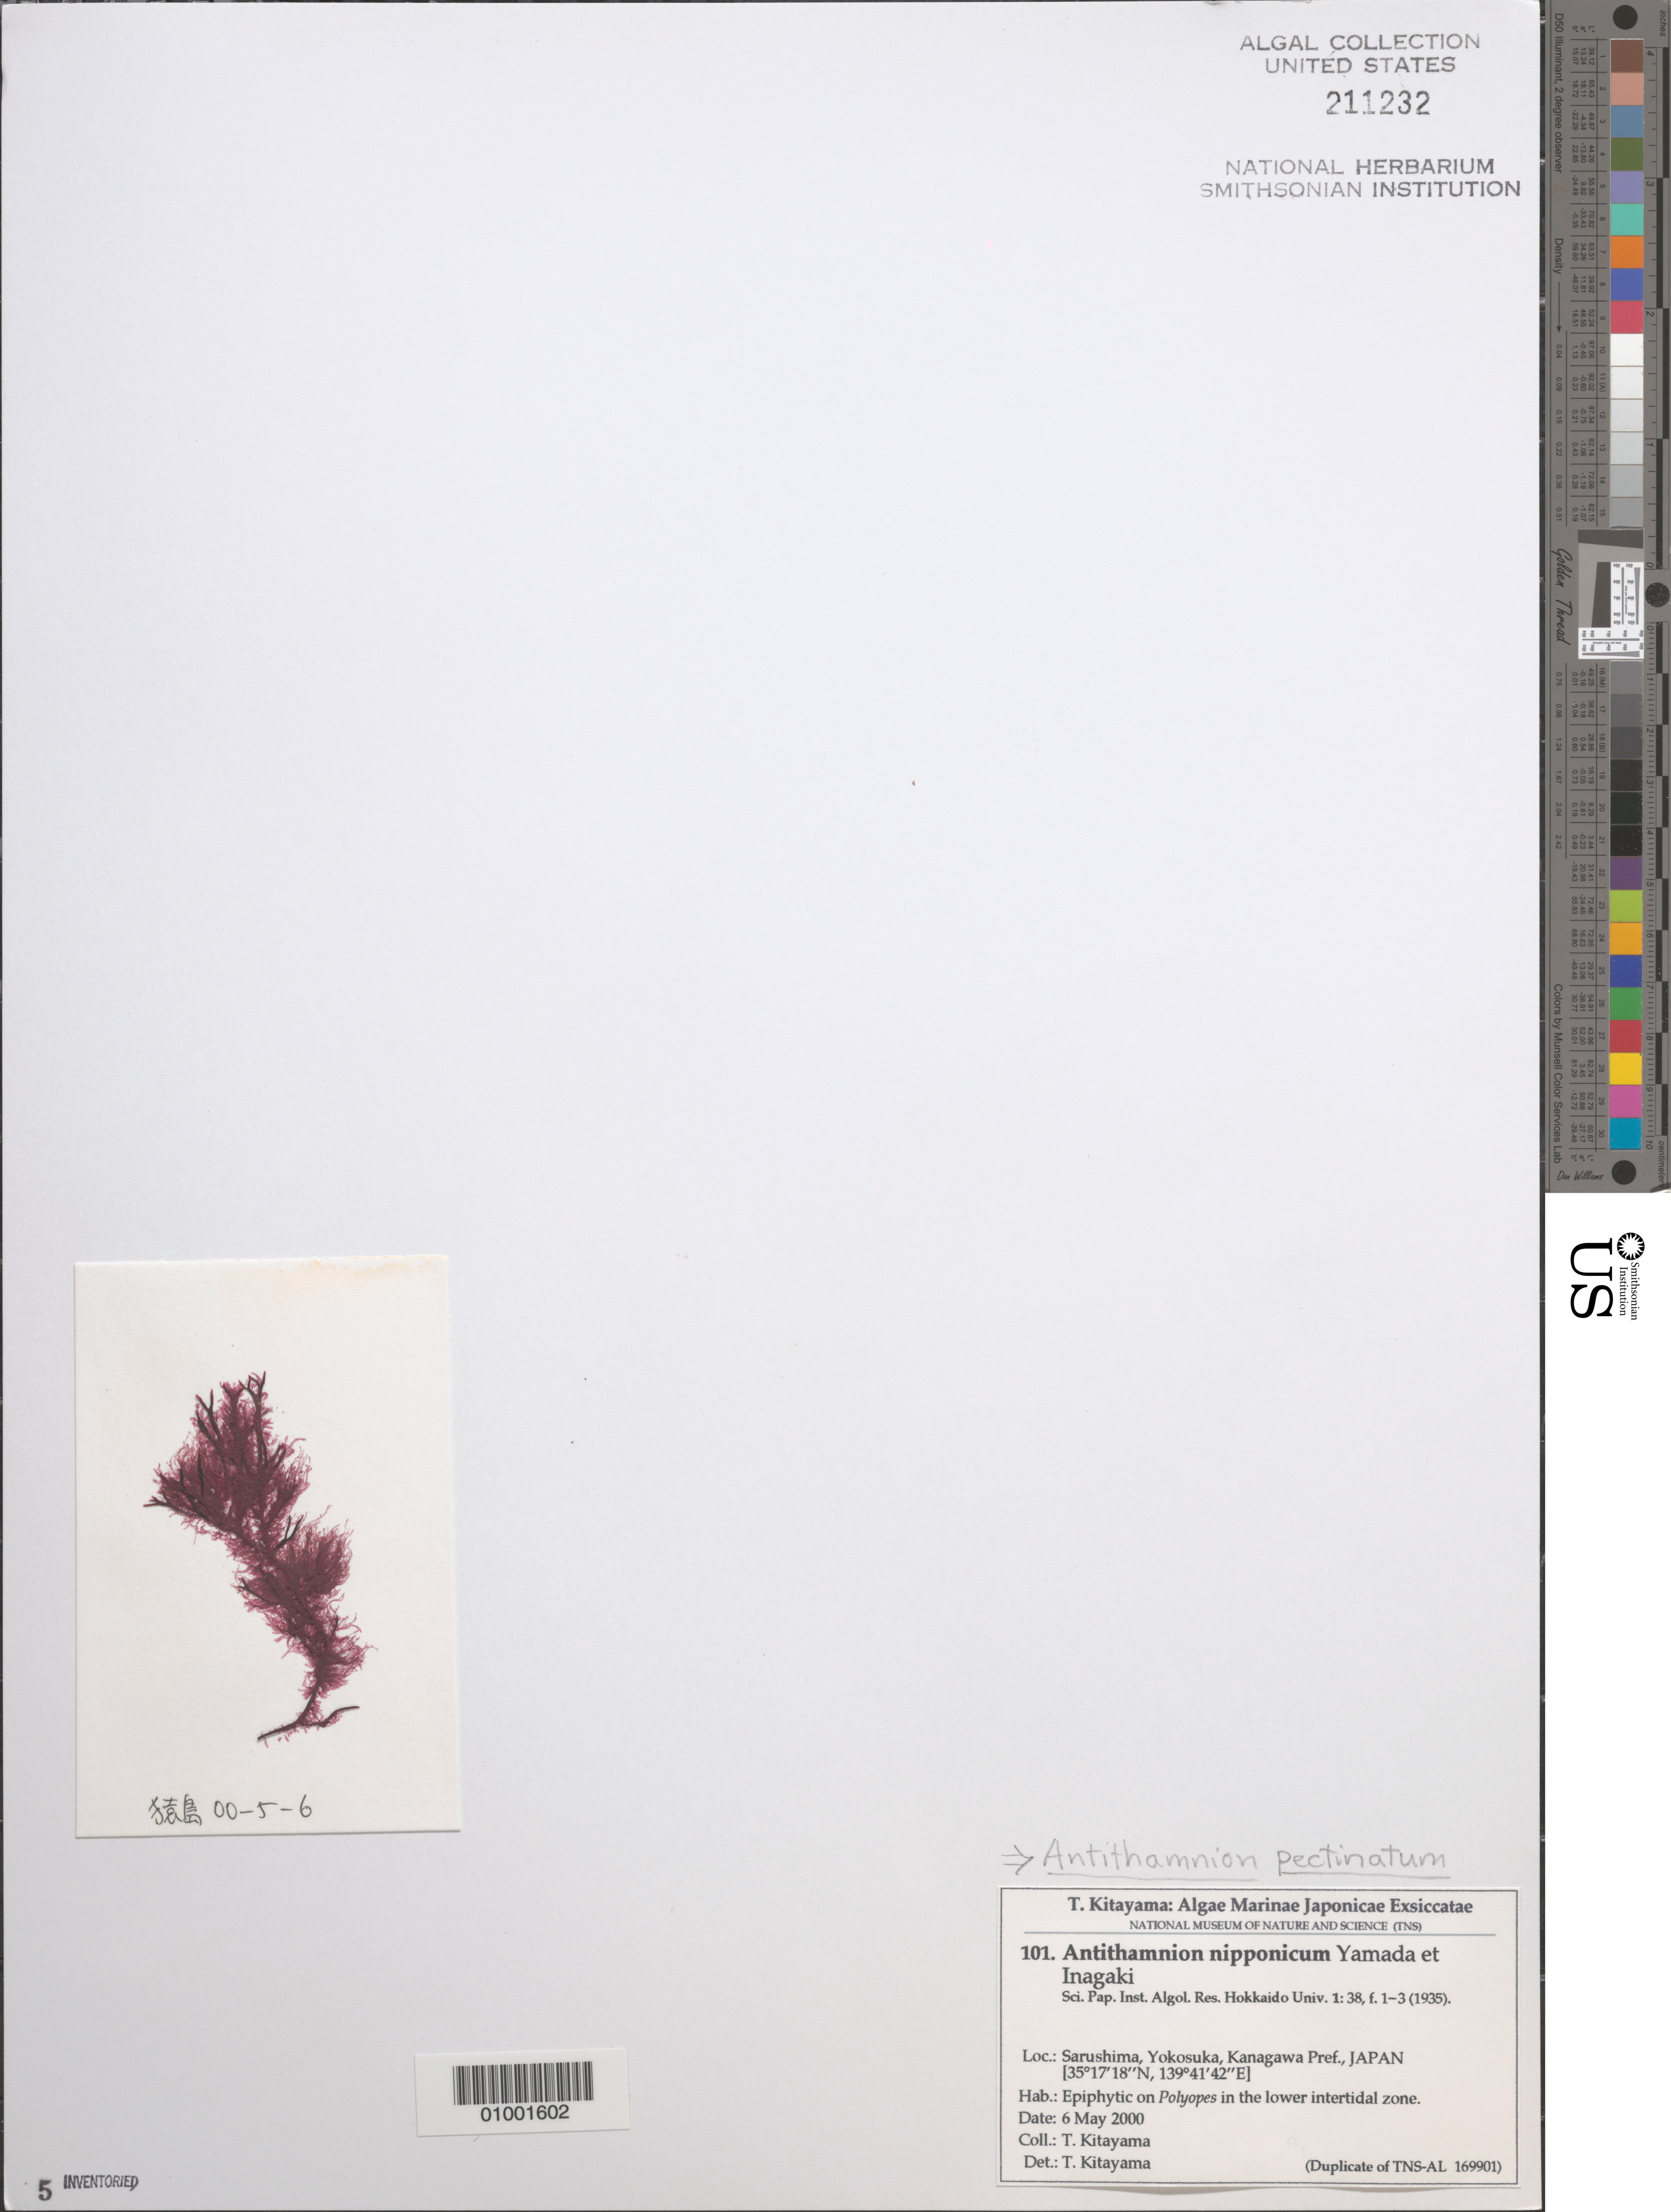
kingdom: Plantae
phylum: Rhodophyta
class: Florideophyceae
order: Ceramiales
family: Ceramiaceae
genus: Antithamnion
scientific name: Antithamnion pectinatum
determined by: Kitayama, T.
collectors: T. Kitayama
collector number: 101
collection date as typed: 06 May 2000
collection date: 2000-05-06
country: Japan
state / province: Kanagawa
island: Honshu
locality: Sarushima, Yokosuka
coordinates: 35 17'18"N, 139 41'42"E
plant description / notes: Kitayama, T., Algae Marinae Japonicae Exsiccatae, Fasc. V (101-125)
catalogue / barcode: US 211232